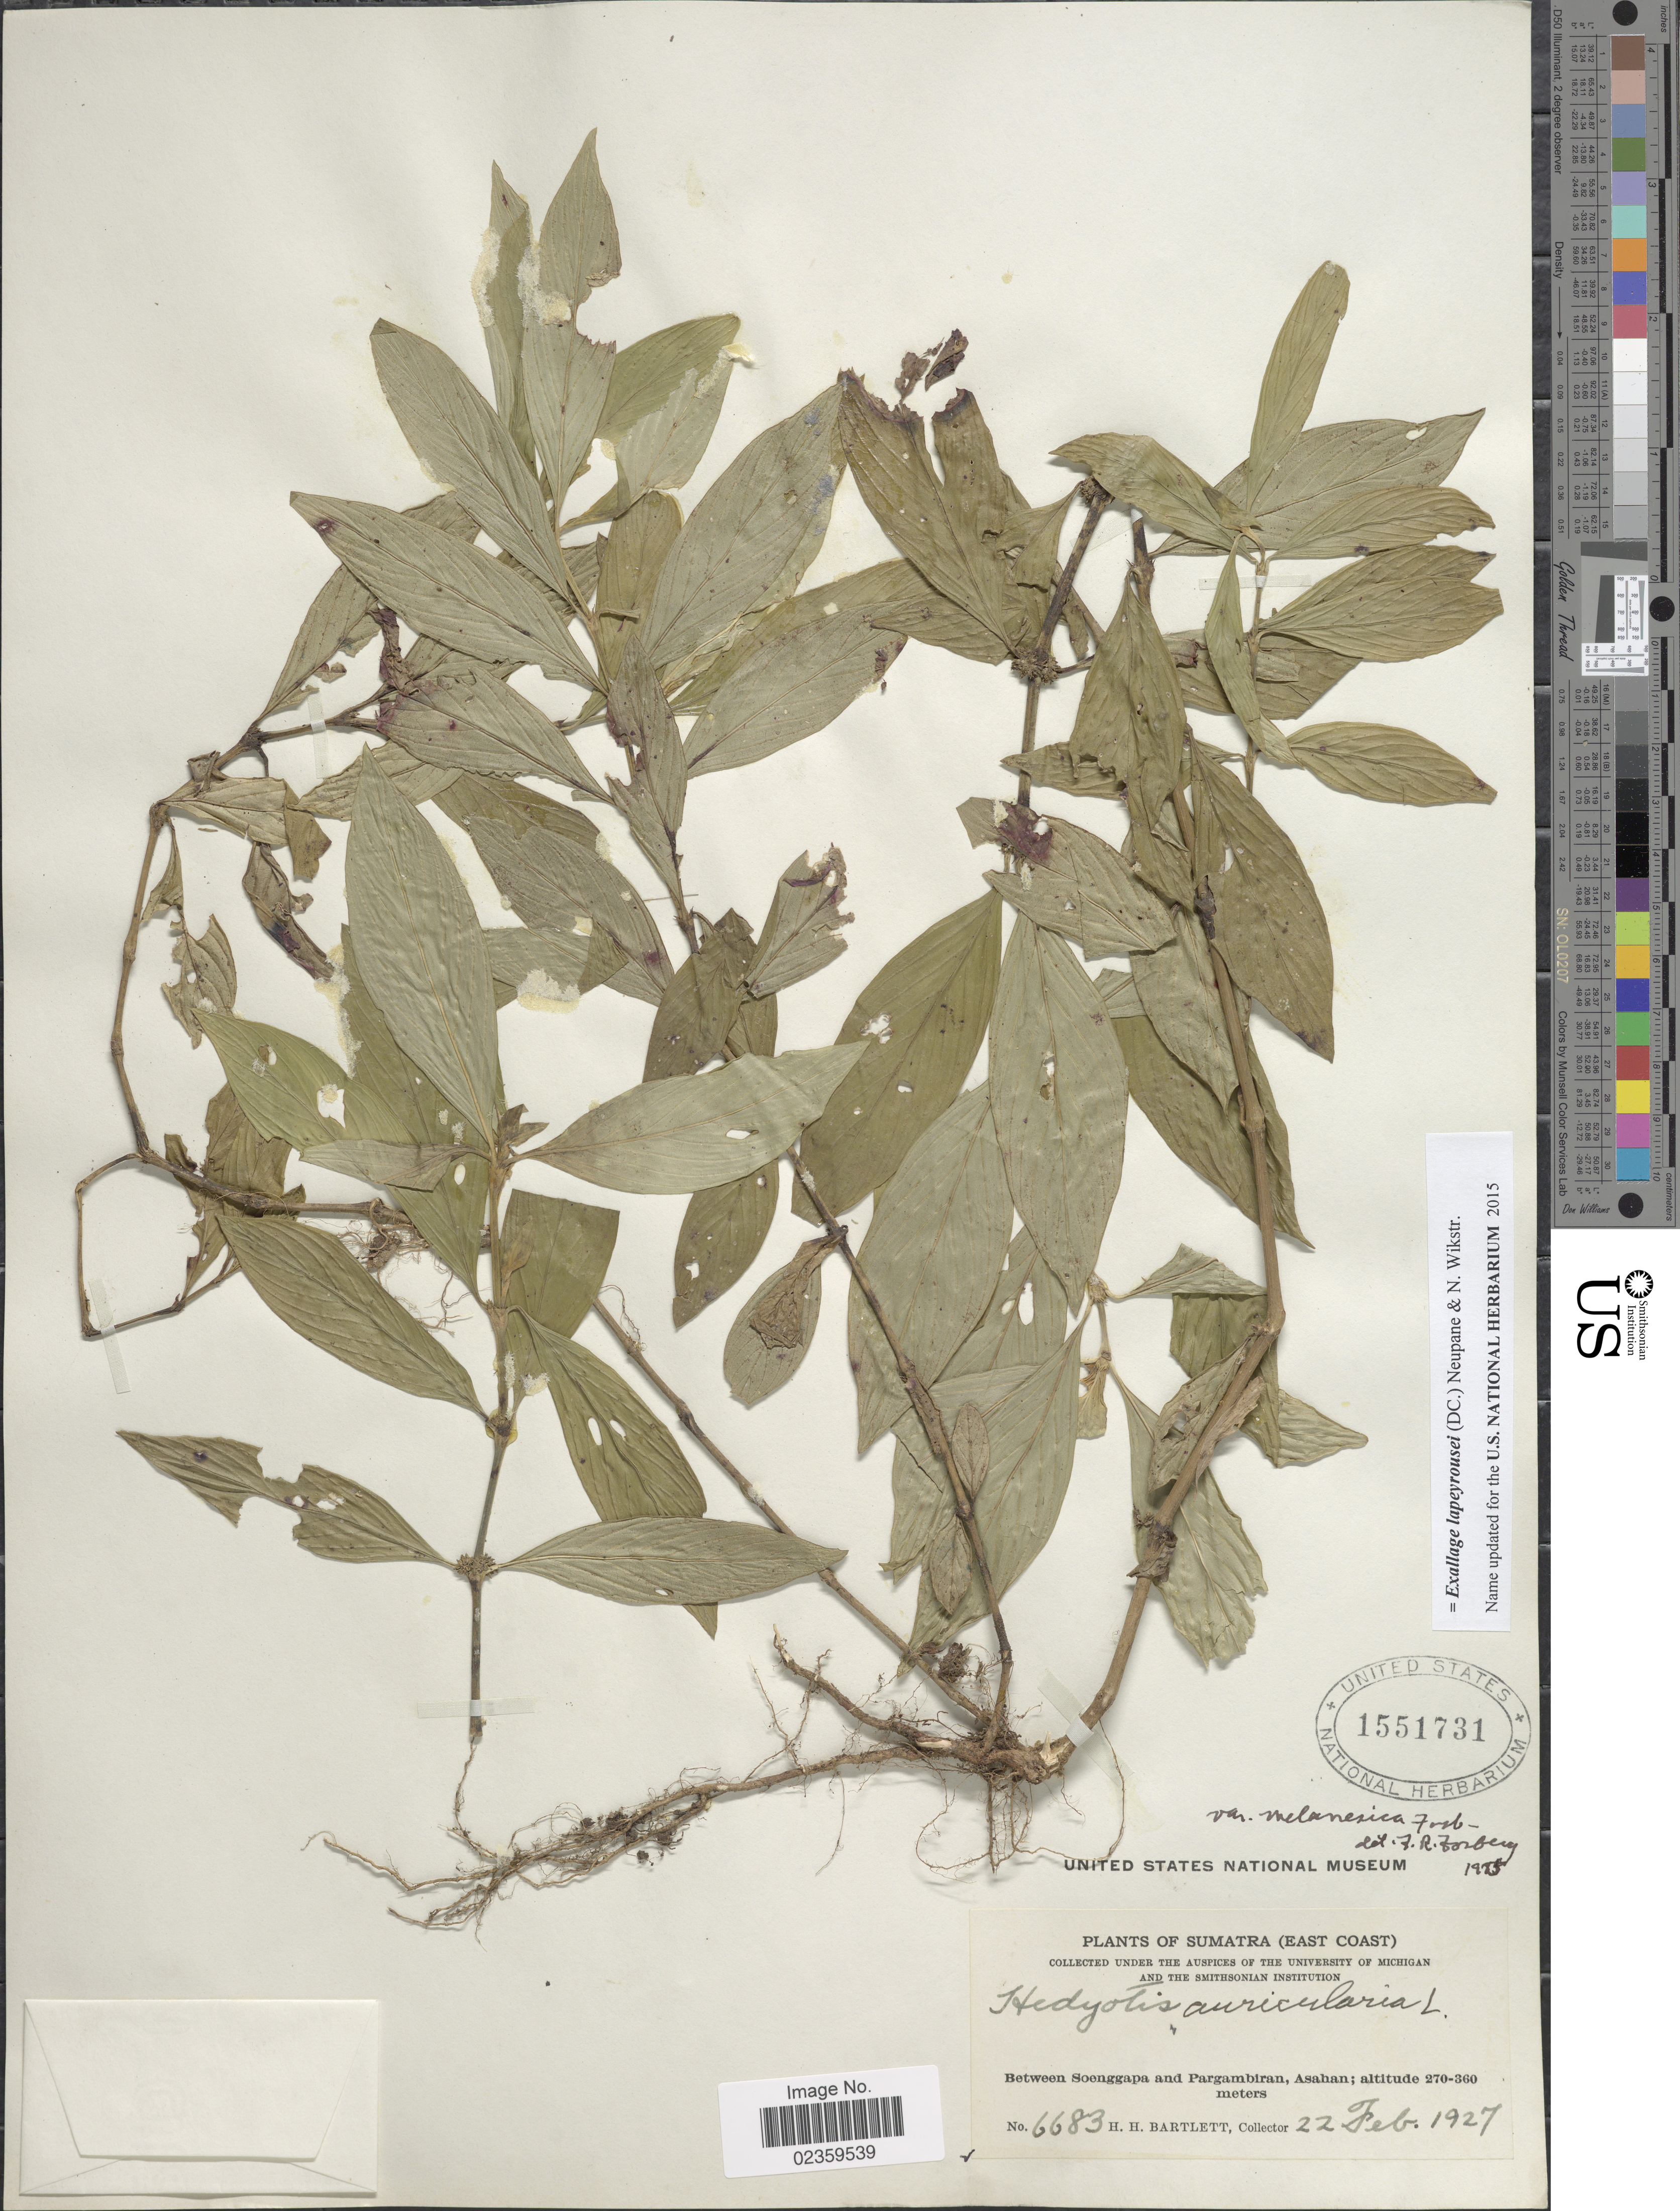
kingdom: Plantae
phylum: Tracheophyta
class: Magnoliopsida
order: Gentianales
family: Rubiaceae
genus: Exallage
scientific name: Exallage lapeyrousei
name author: (DC.) Neupane & N. Wikstr.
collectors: H. H. Bartlett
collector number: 6683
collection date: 1927-02-22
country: Indonesia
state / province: Sumatra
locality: Sumatra (East Coast). Between Soenggapa and Pargambiran, Asahan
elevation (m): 270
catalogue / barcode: US 1551731